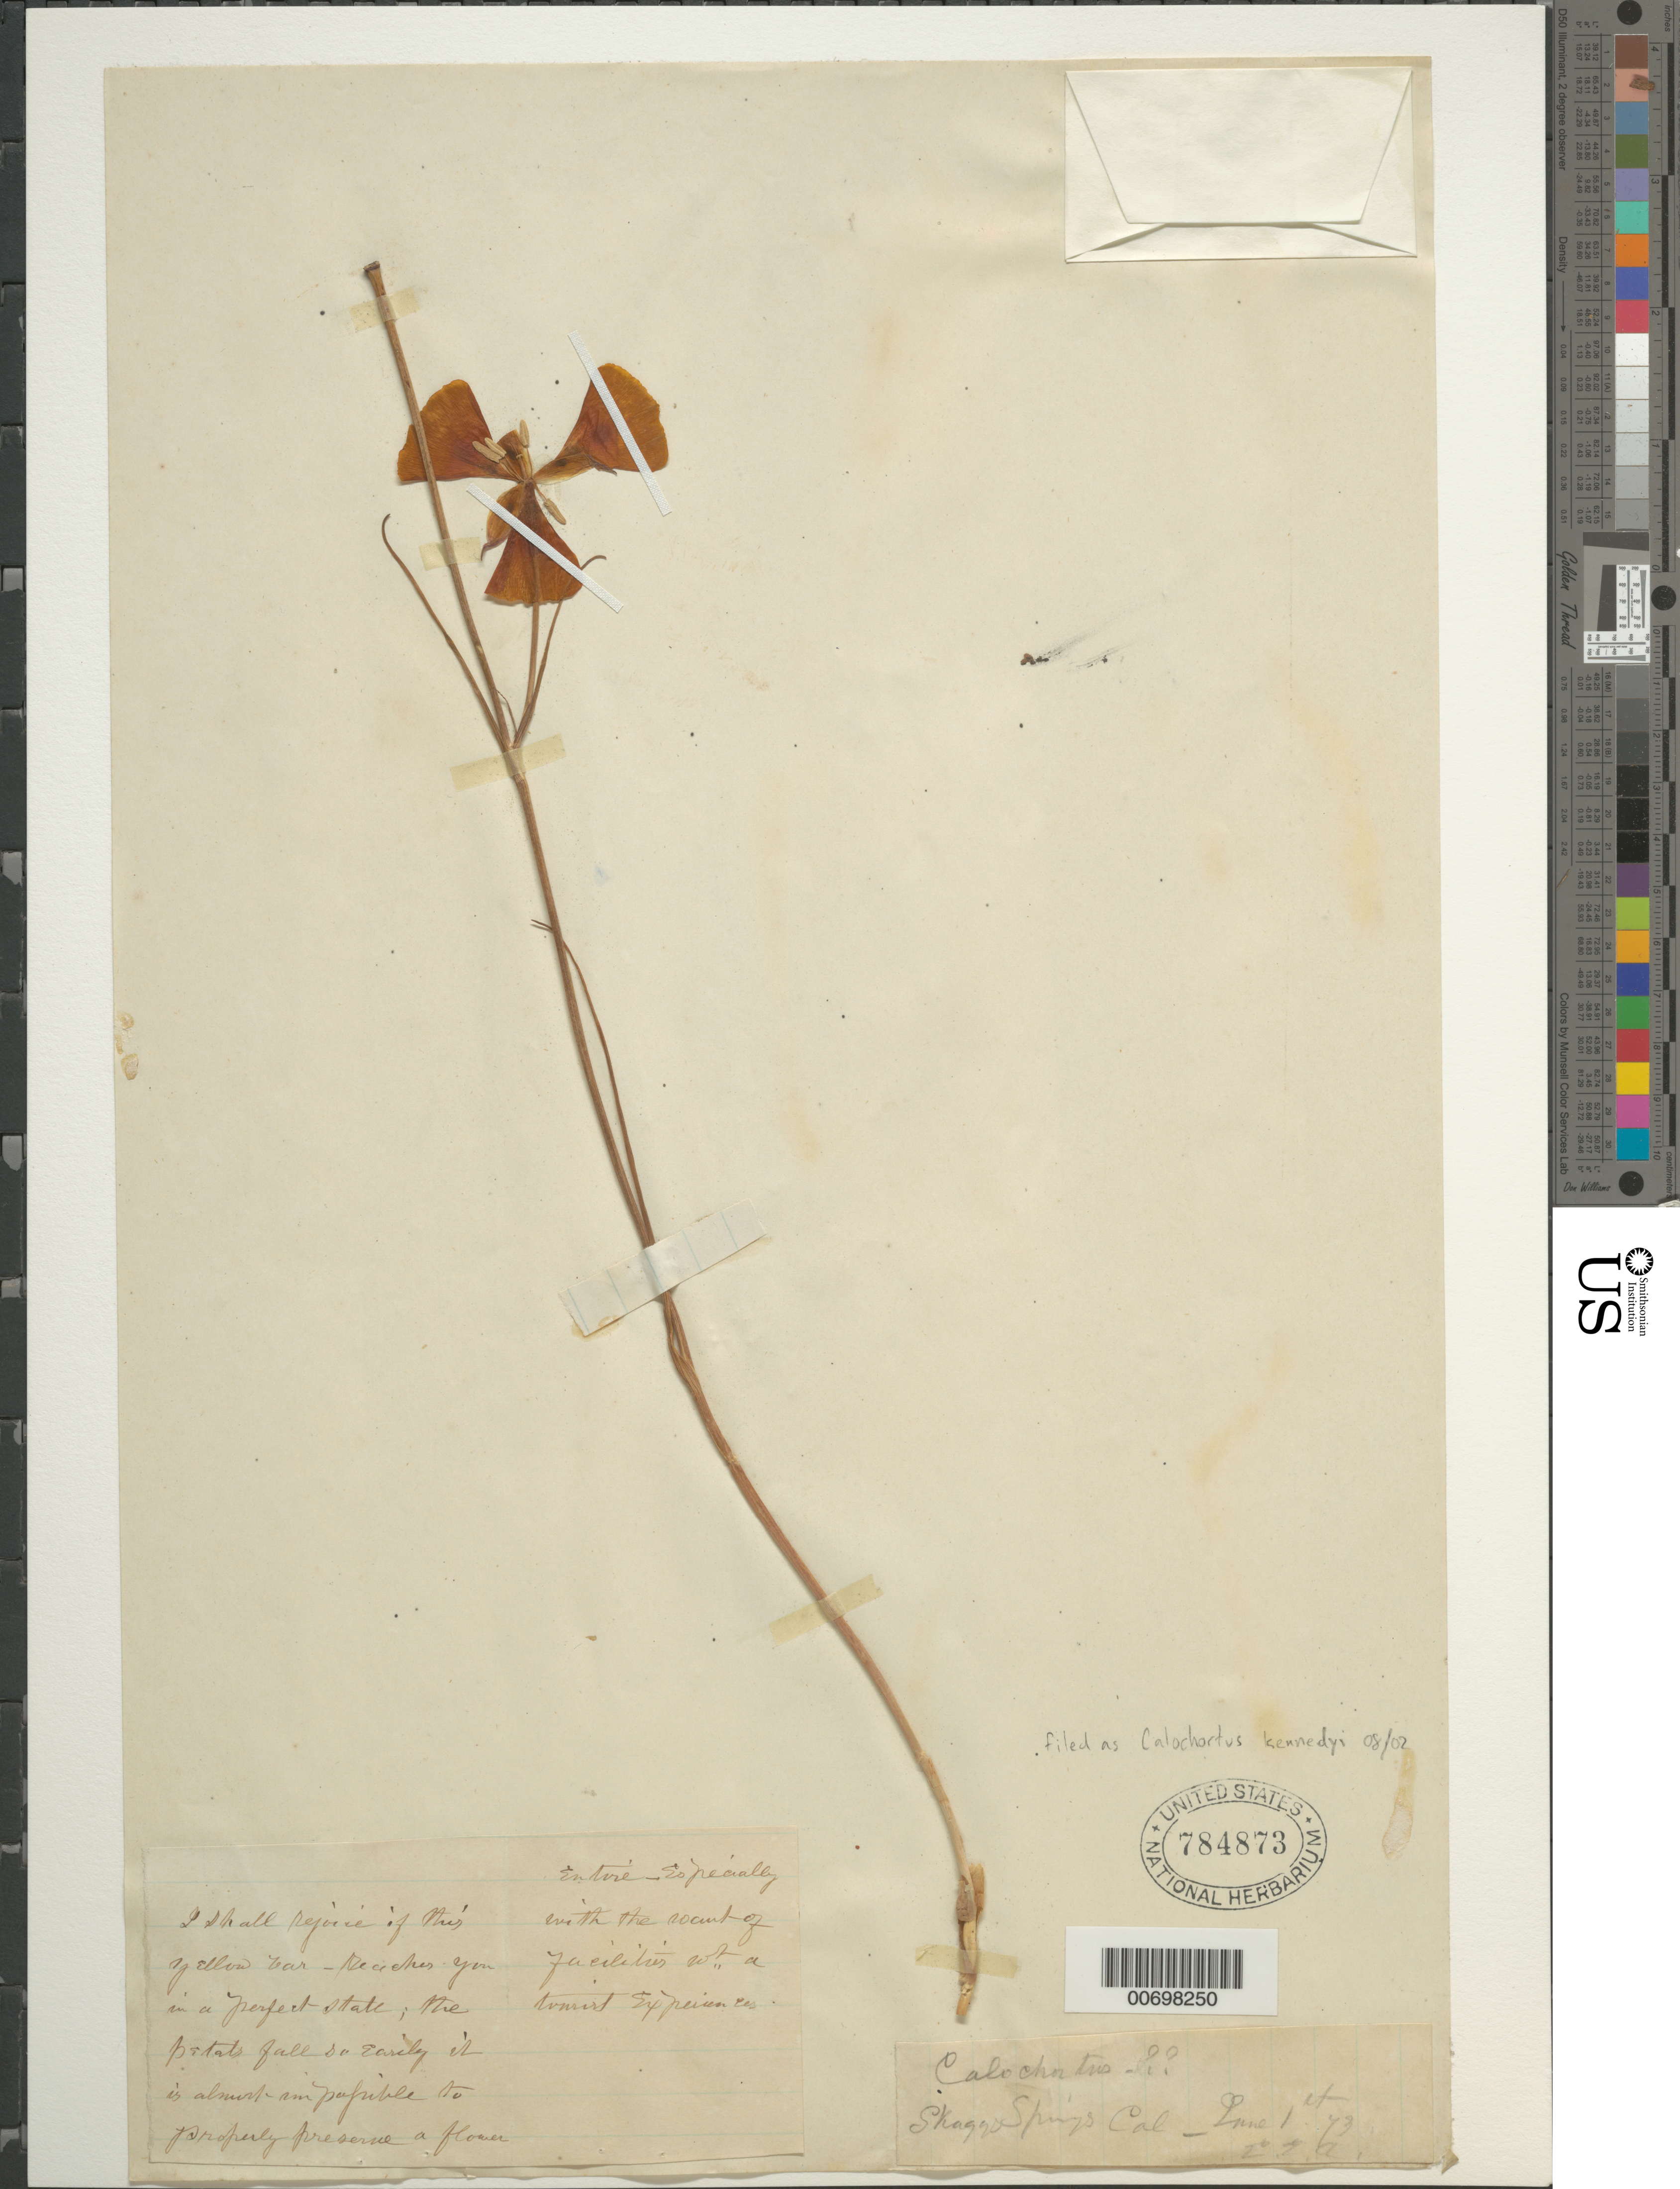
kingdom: Plantae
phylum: Tracheophyta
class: Liliopsida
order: Liliales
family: Liliaceae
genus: Calochortus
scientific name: Calochortus kennedyi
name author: Porter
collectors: -- A.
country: United States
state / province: California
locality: Skaggs Springs.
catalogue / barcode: US 784873